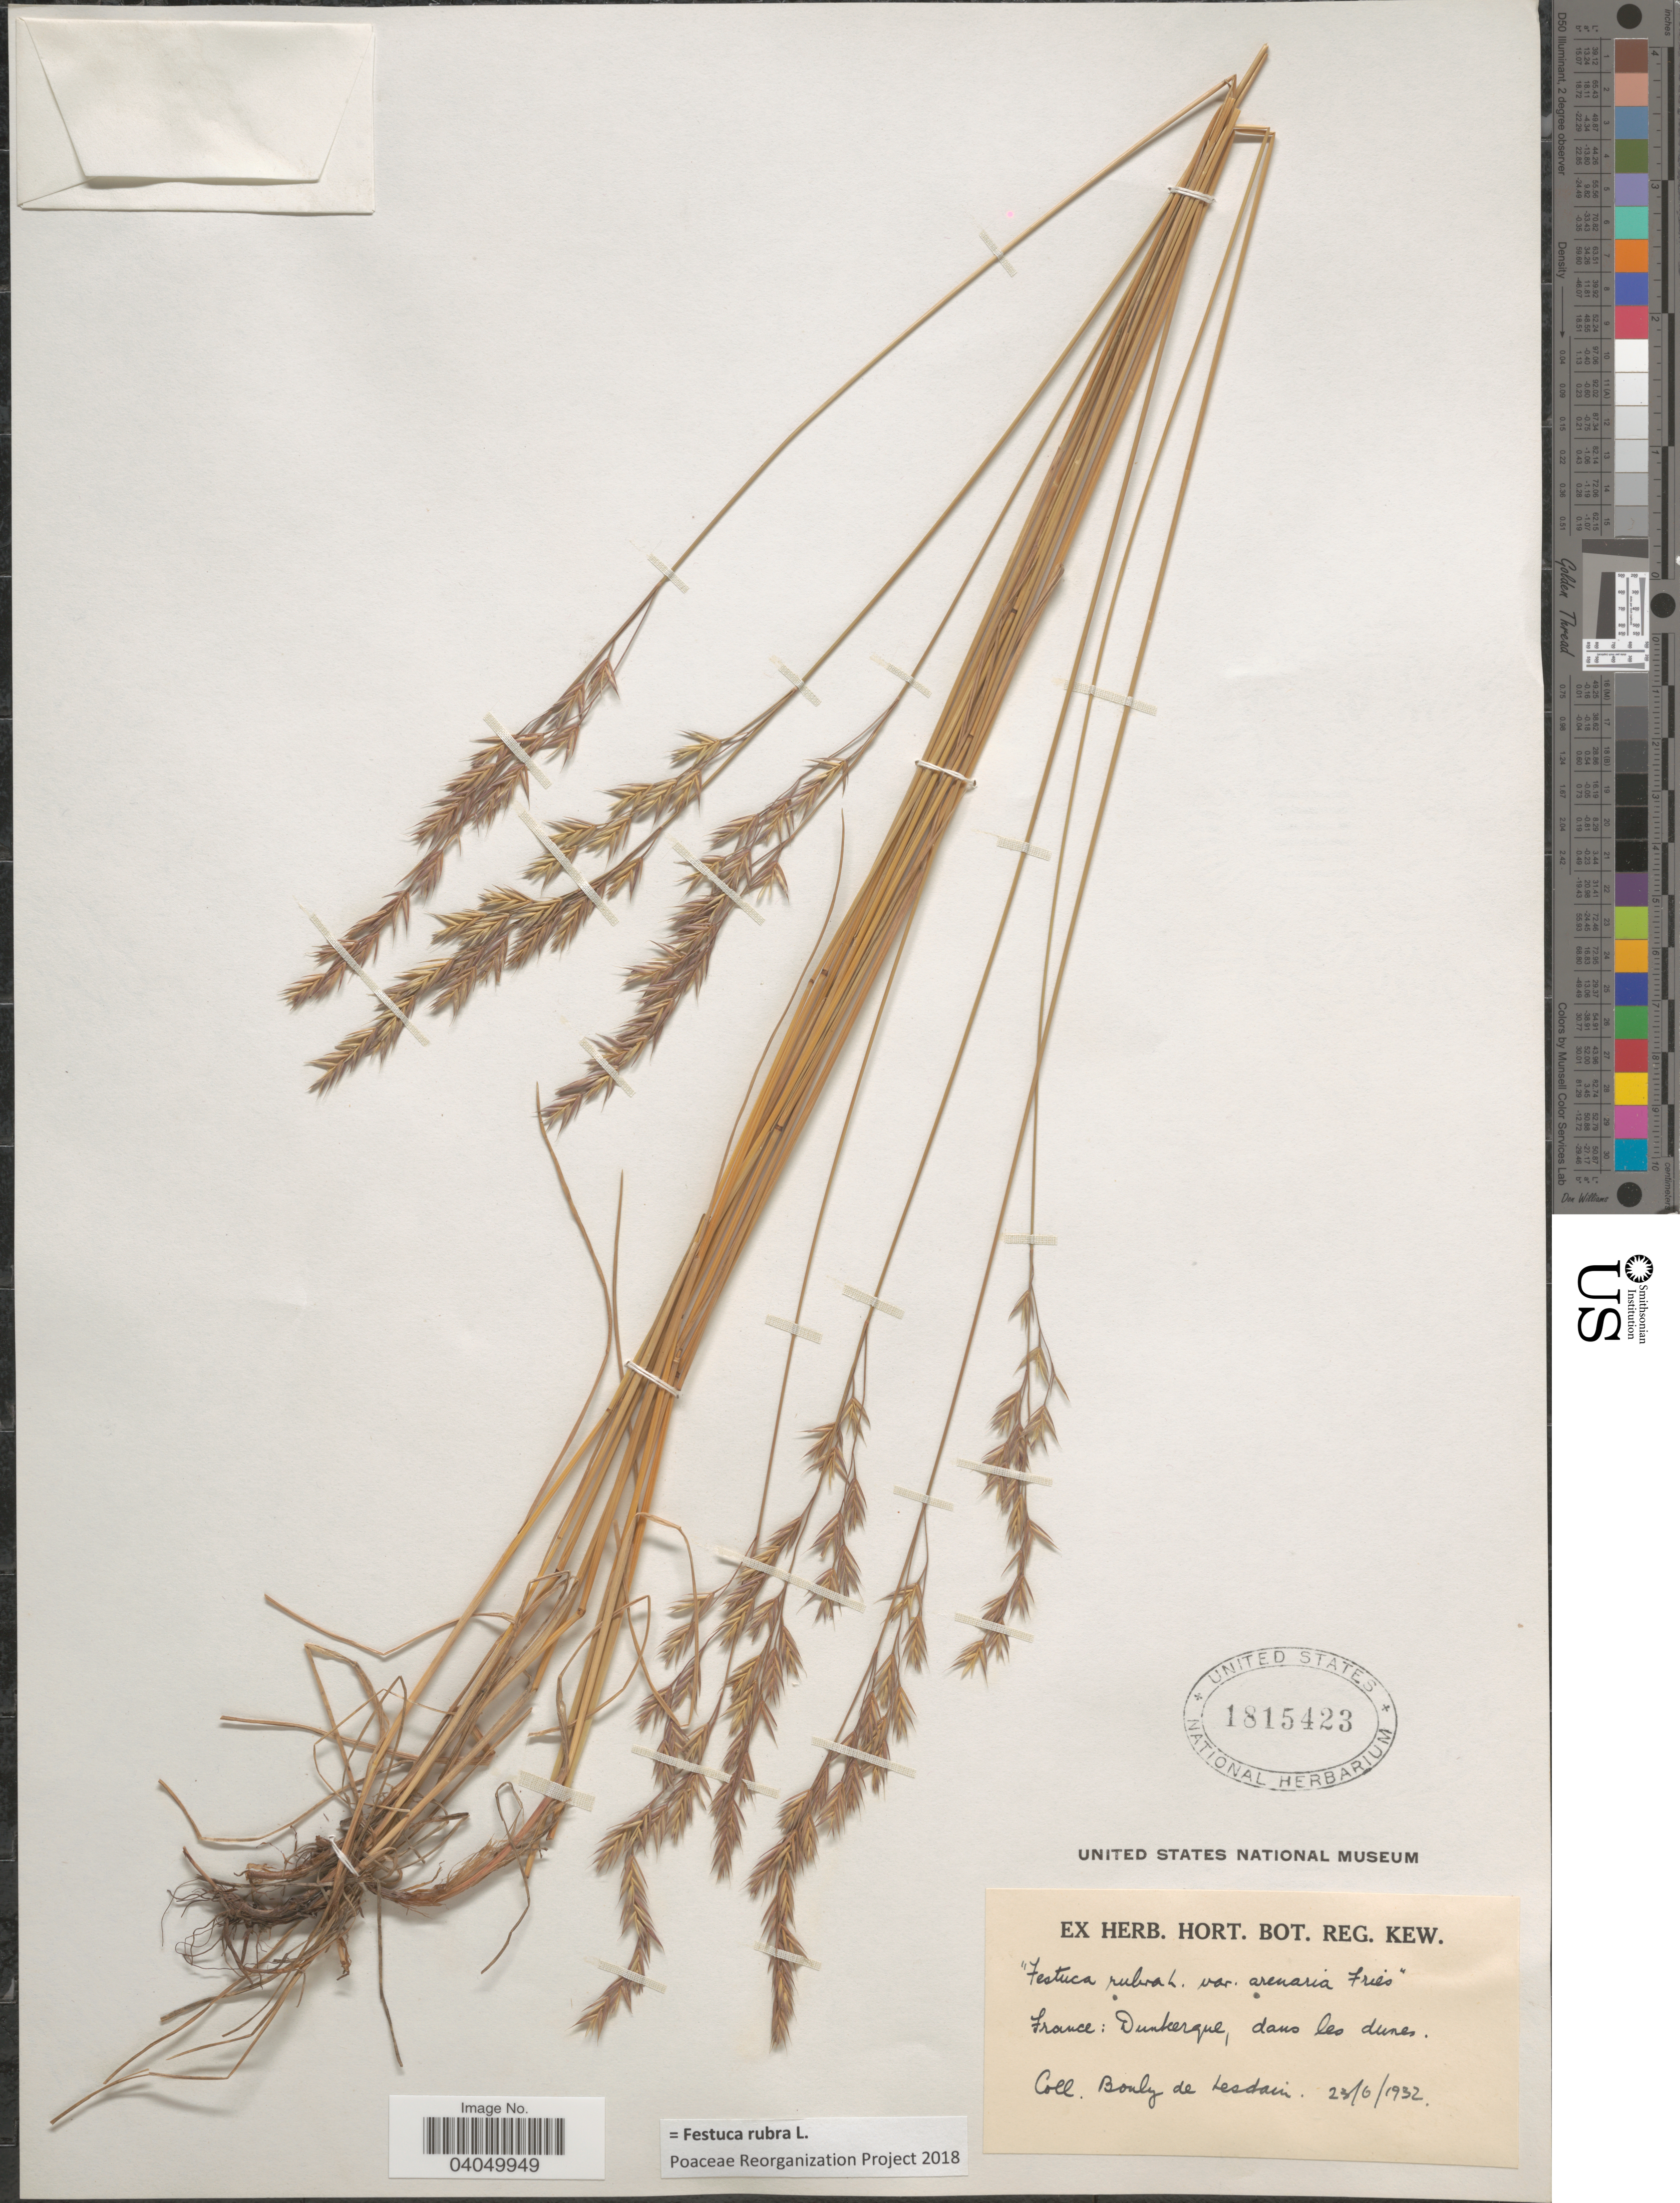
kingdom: Plantae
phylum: Tracheophyta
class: Liliopsida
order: Poales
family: Poaceae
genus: Festuca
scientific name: Festuca rubra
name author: L.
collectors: M. Bouly de Lesdain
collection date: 1932-06-23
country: France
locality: Dunkerque, dans les dunes.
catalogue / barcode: US 1815423